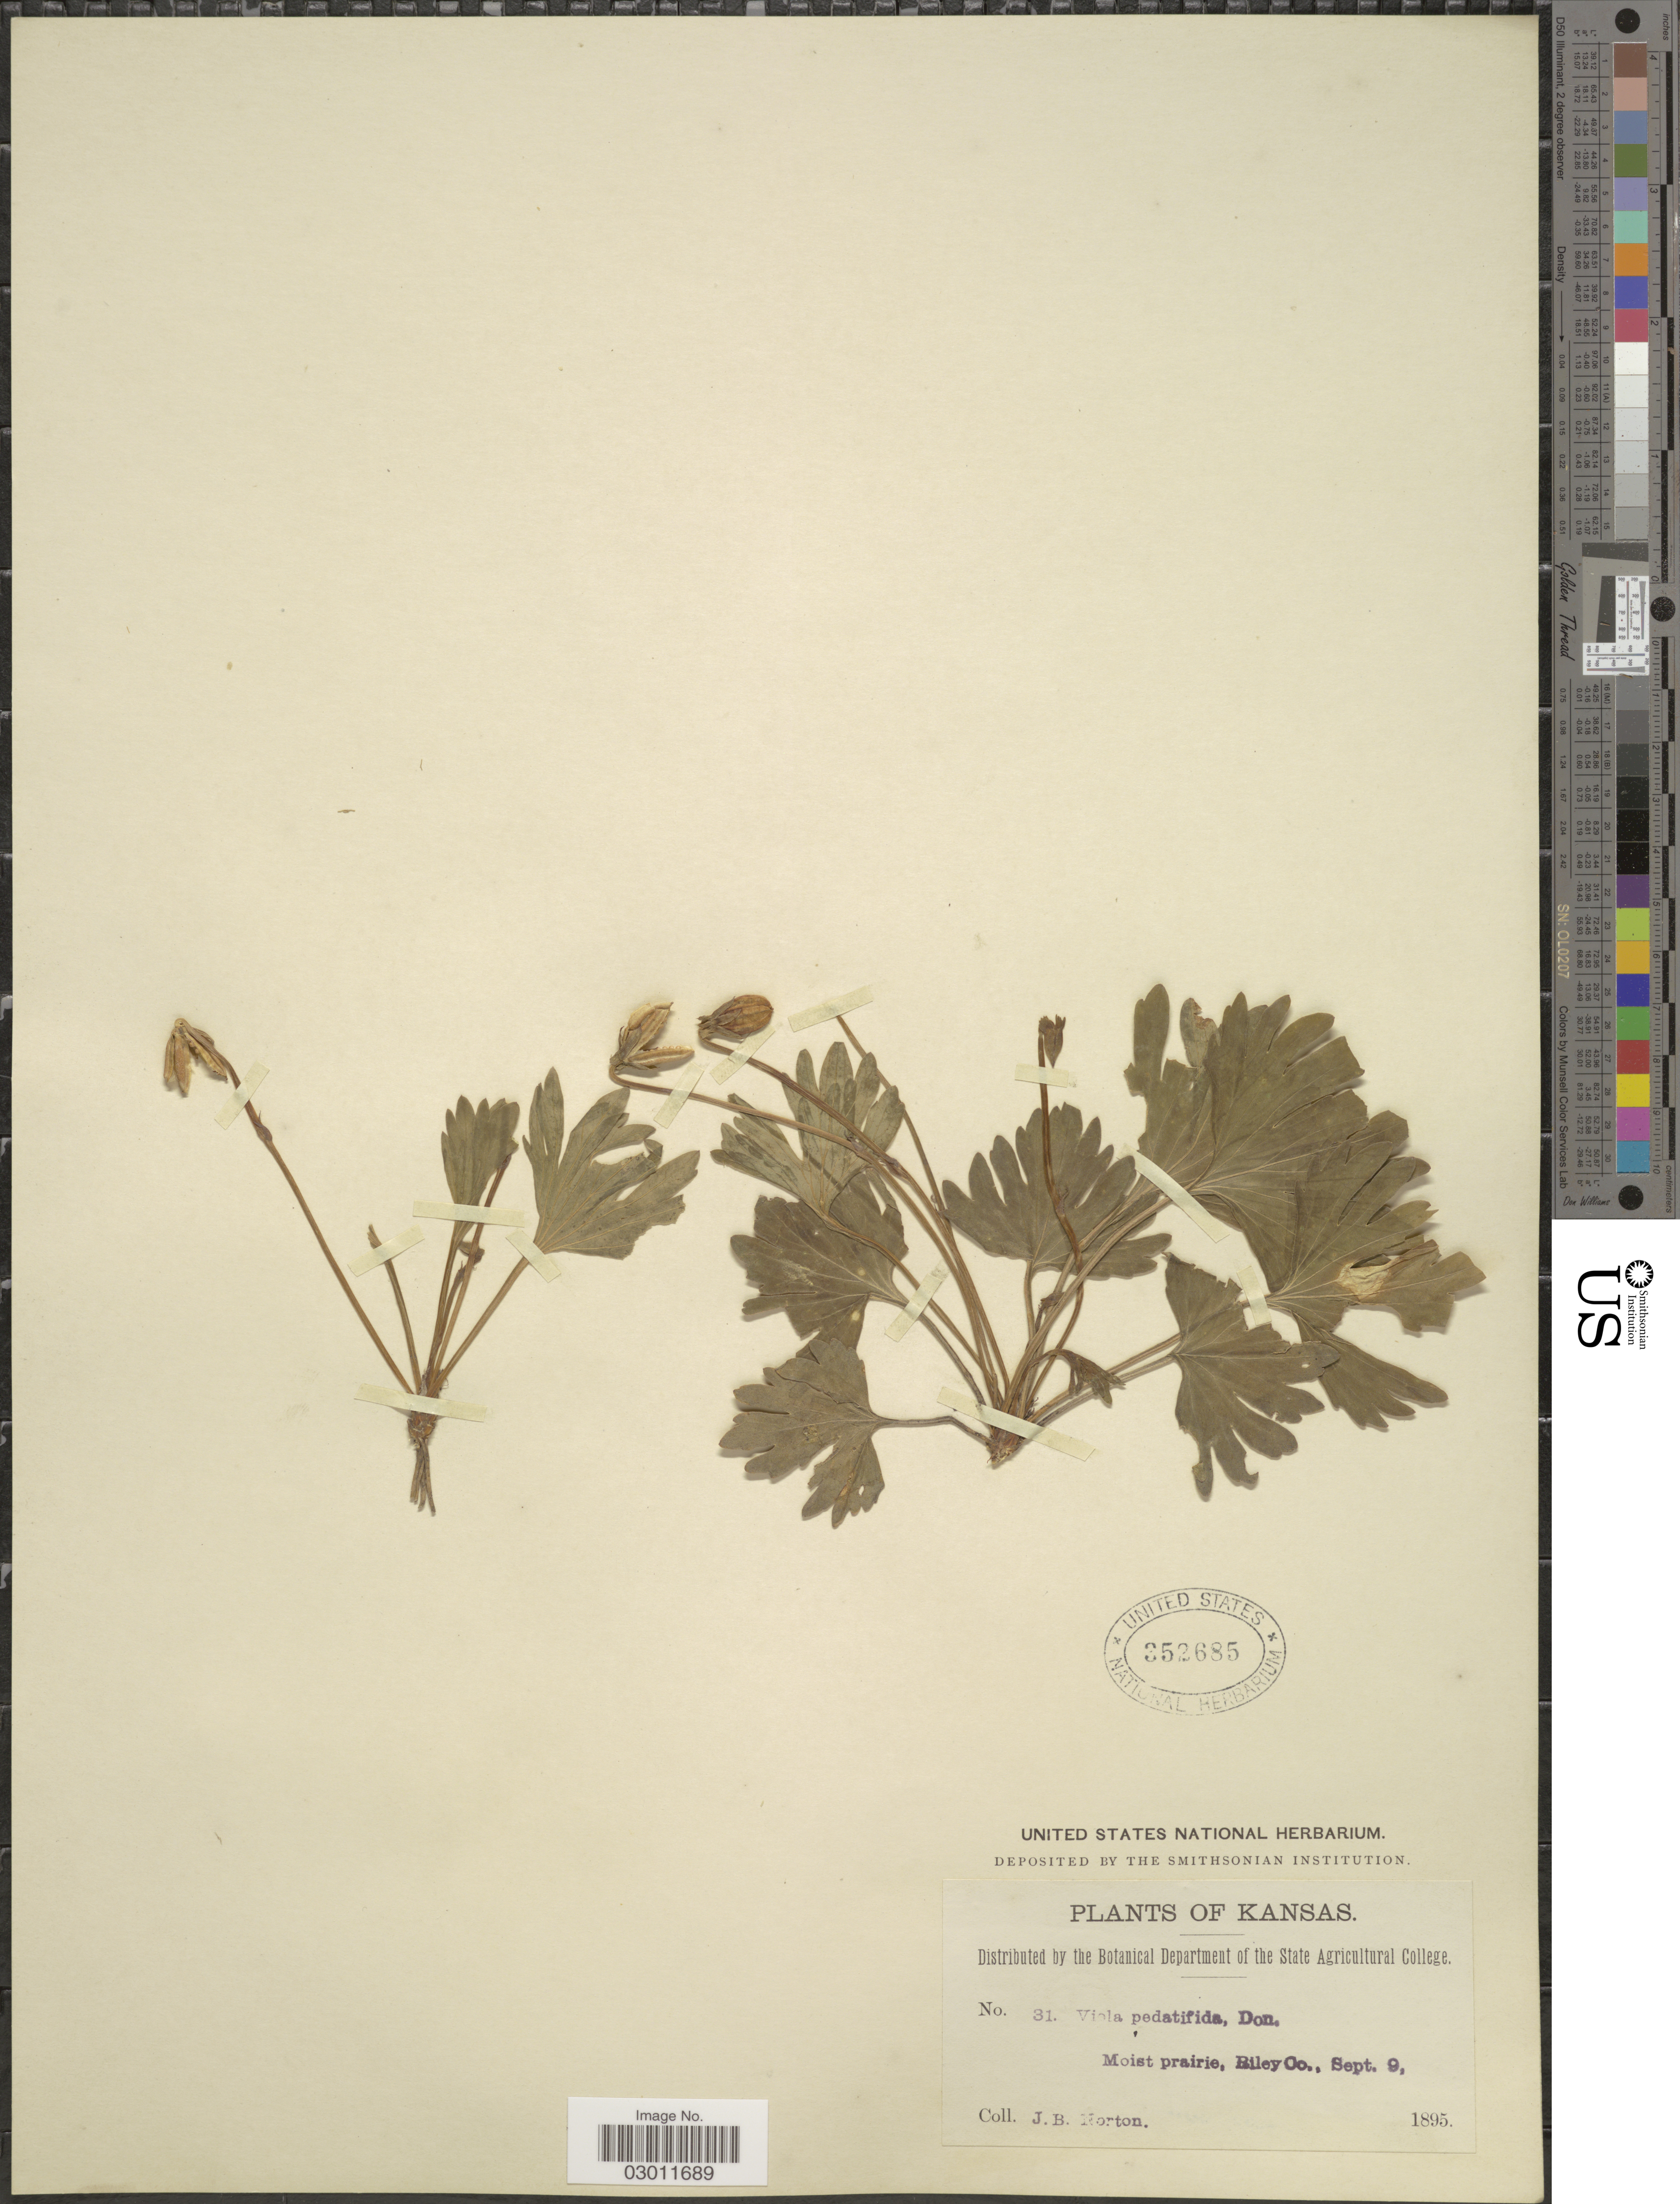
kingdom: Plantae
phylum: Tracheophyta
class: Magnoliopsida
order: Malpighiales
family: Violaceae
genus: Viola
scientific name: Viola x bernardii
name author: (Greene) Greene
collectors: J. B. Norton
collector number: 31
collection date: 1895-09-09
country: United States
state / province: Kansas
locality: Riley Co.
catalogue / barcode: US 352685